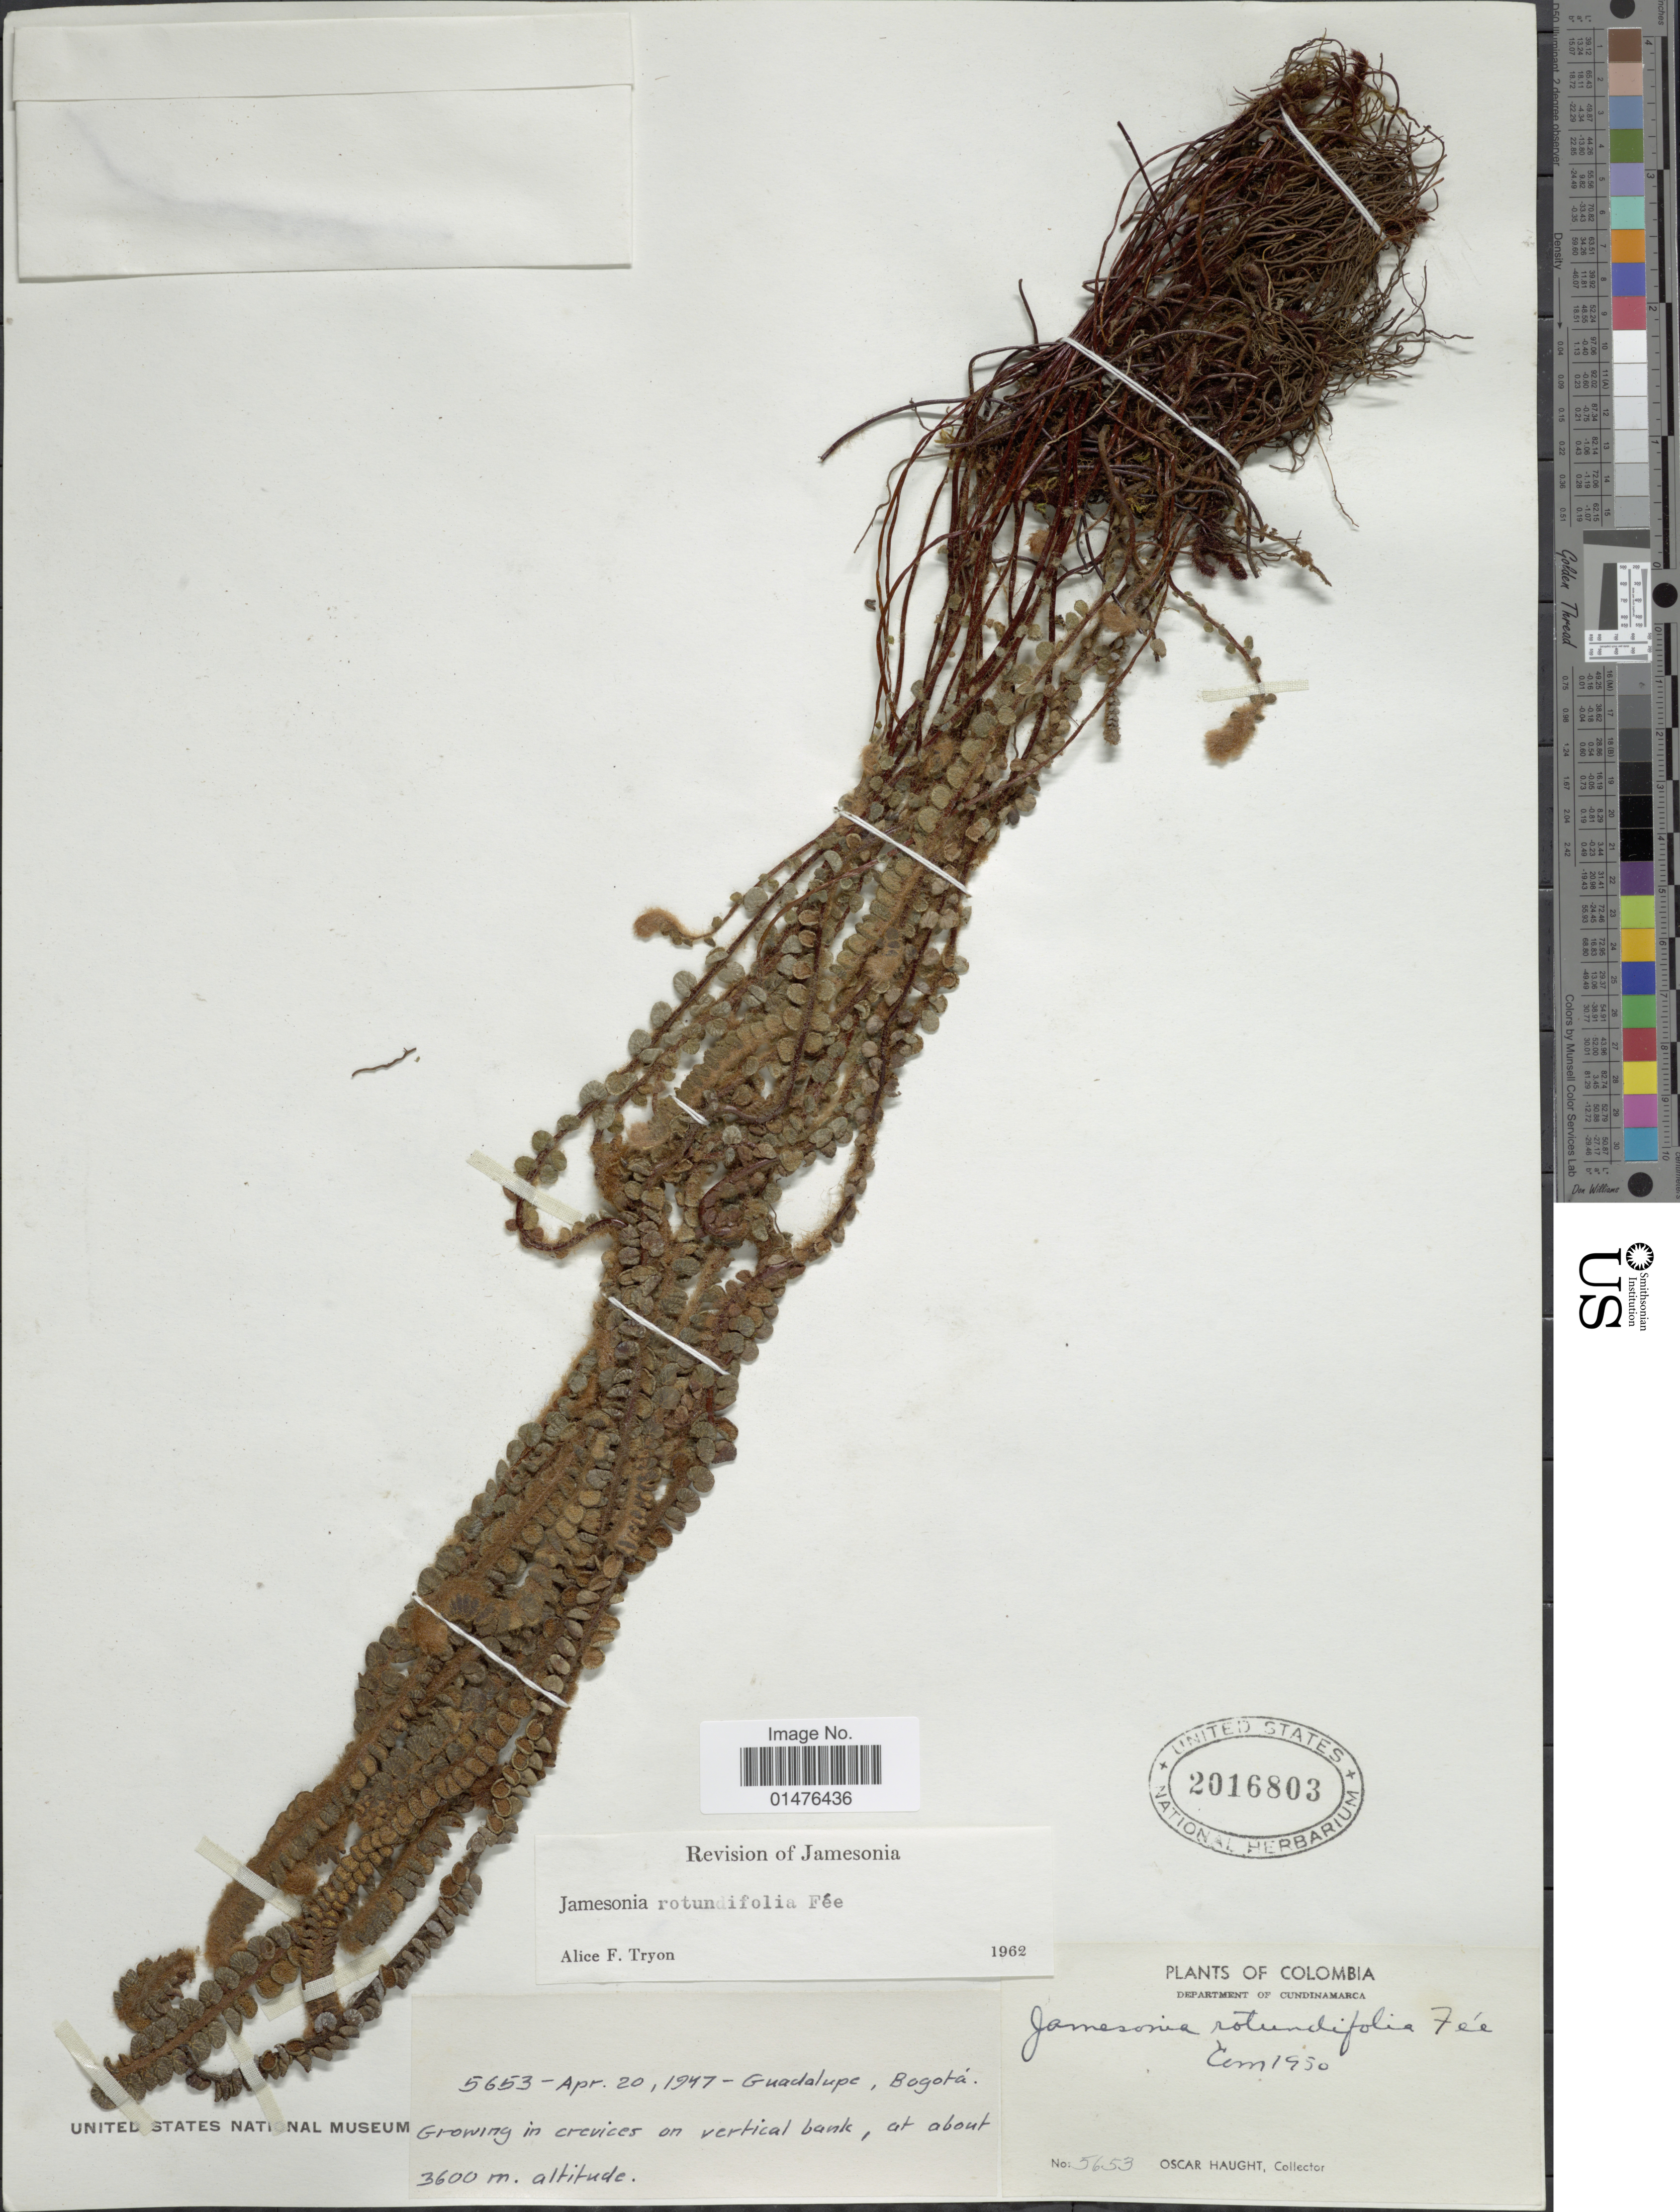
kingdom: Plantae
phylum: Tracheophyta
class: Polypodiopsida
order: Polypodiales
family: Pteridaceae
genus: Jamesonia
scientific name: Jamesonia rotundifolia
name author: Fée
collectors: O. L. Haught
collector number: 5653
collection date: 1947-04-20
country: Colombia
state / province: Cundinamarca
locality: Department of Cundinamarca, Guadaluoe, Bogota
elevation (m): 3600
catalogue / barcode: US 2016803